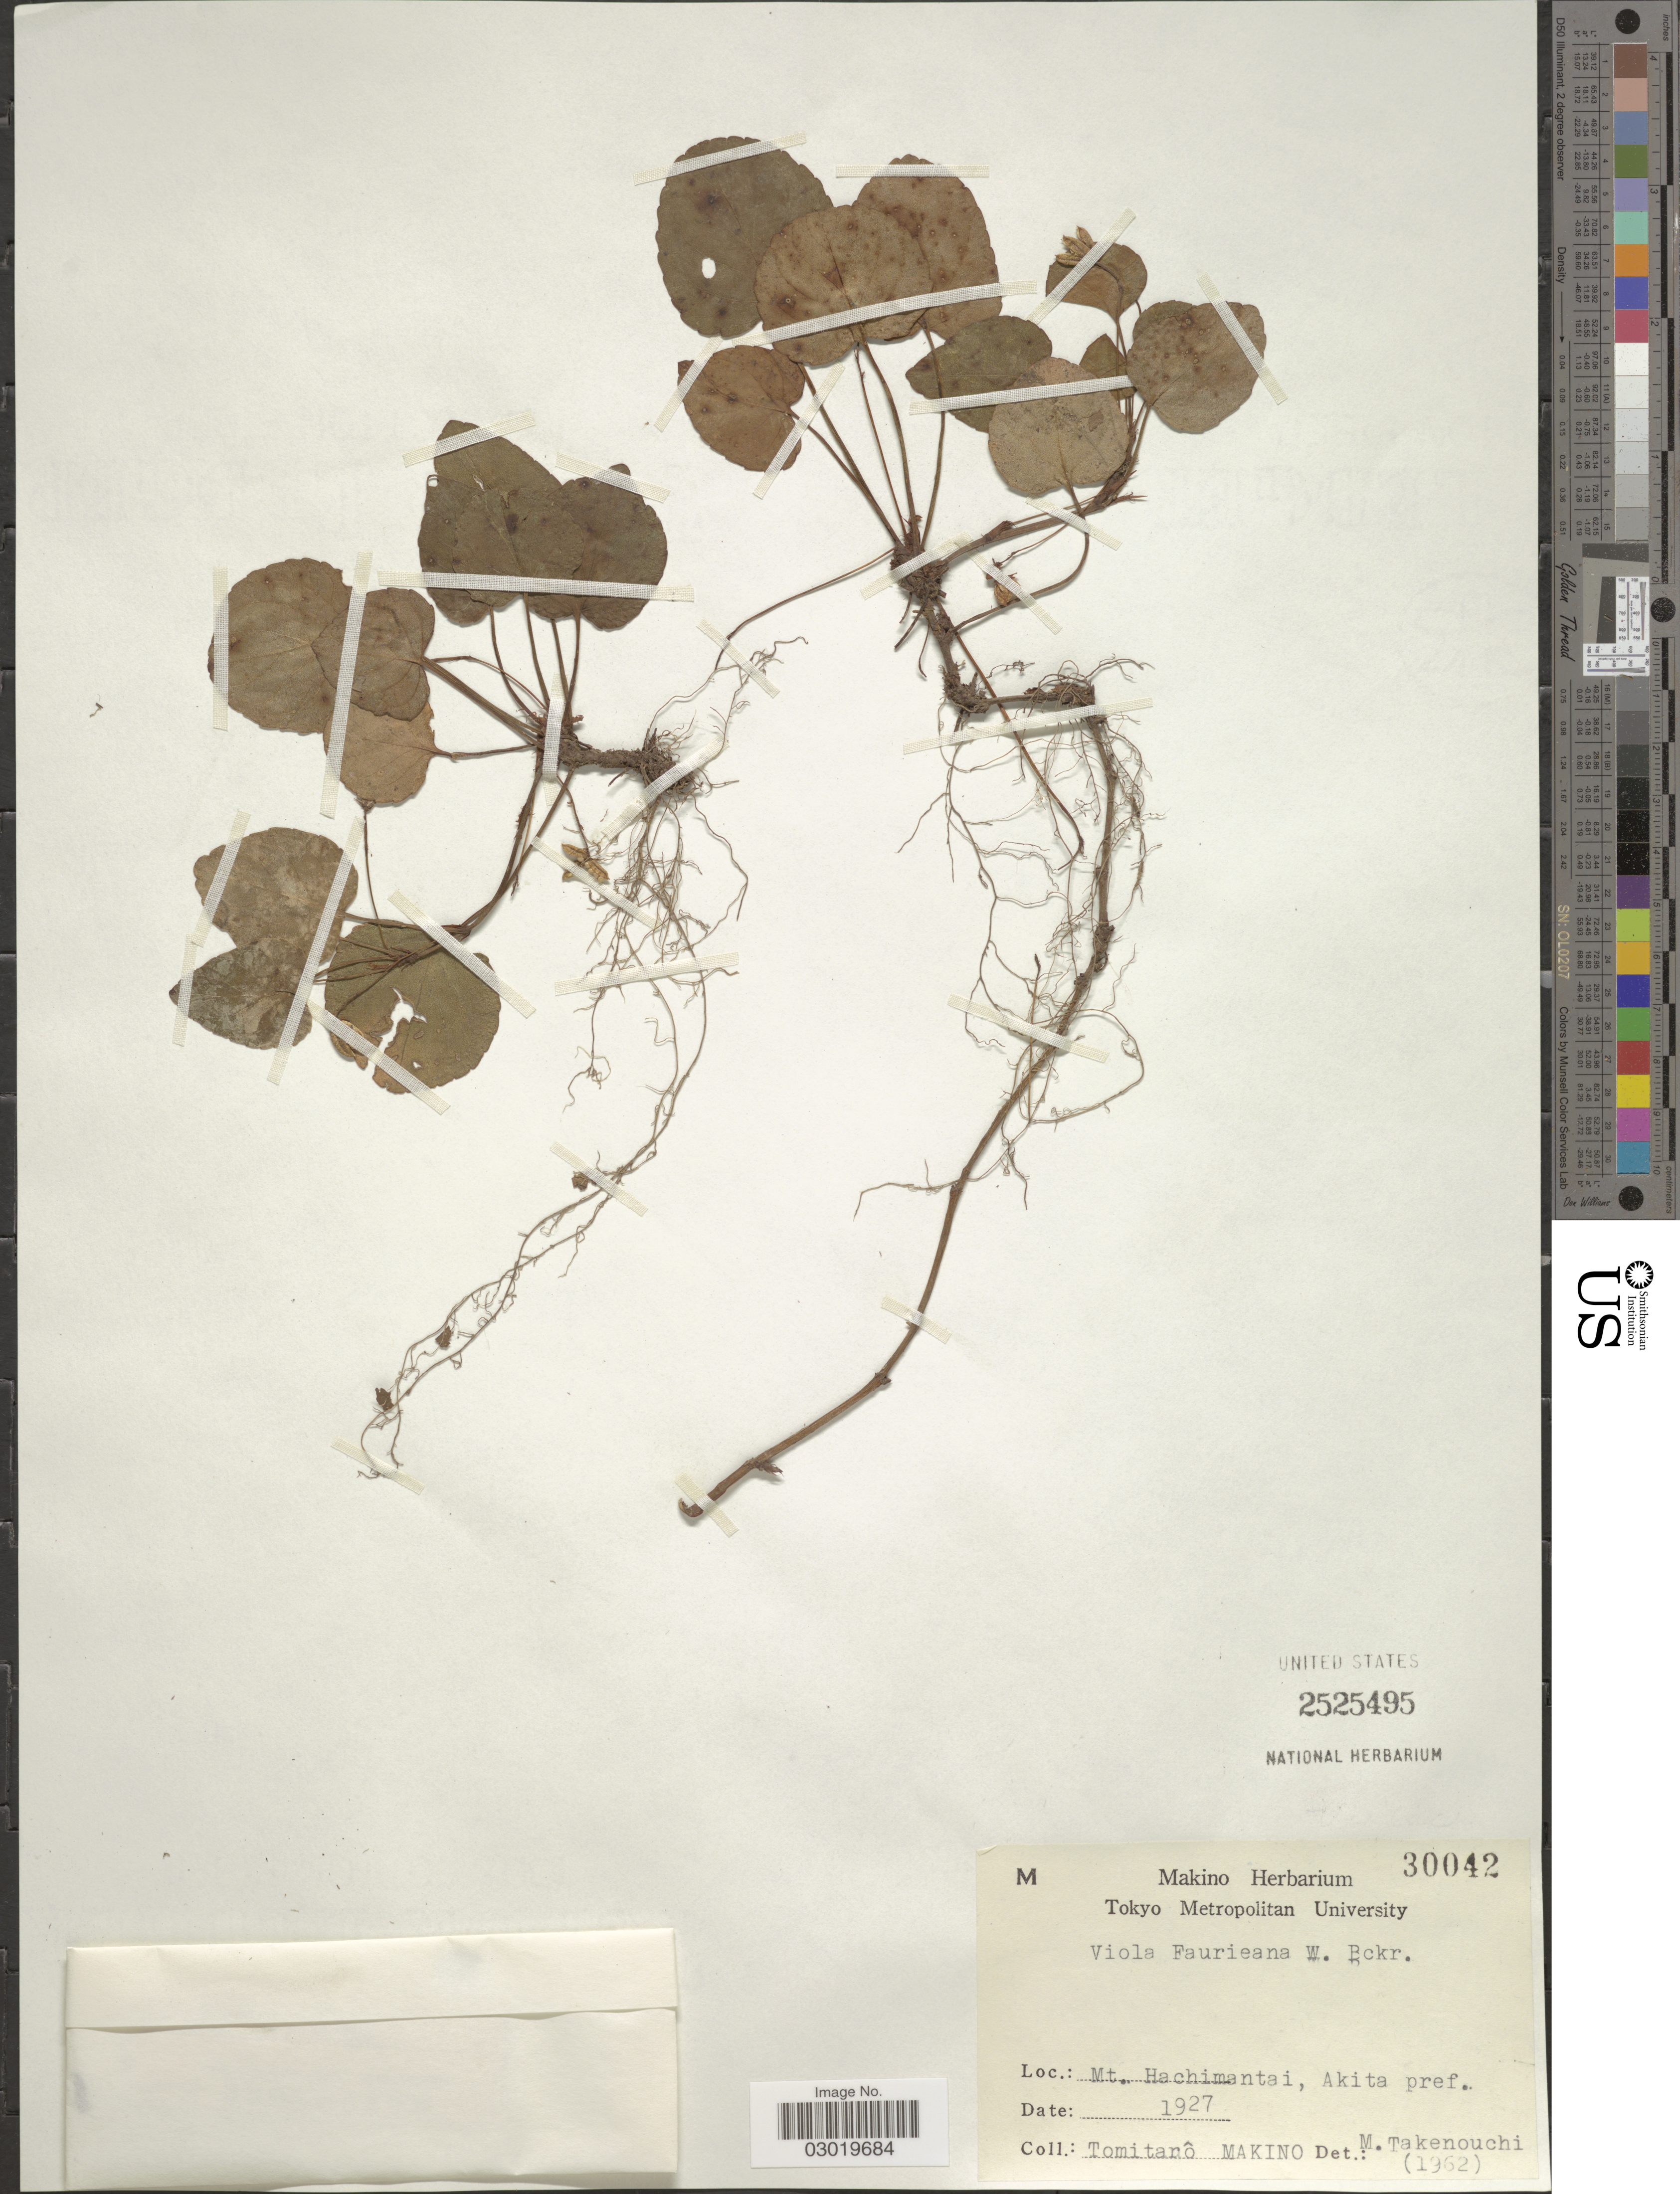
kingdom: Plantae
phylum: Tracheophyta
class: Magnoliopsida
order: Malpighiales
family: Violaceae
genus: Viola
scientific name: Viola faurieana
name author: W. Becker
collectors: T. Makino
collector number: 30042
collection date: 1927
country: Japan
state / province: Akita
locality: Mt. Hachimantai.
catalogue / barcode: US 2525495